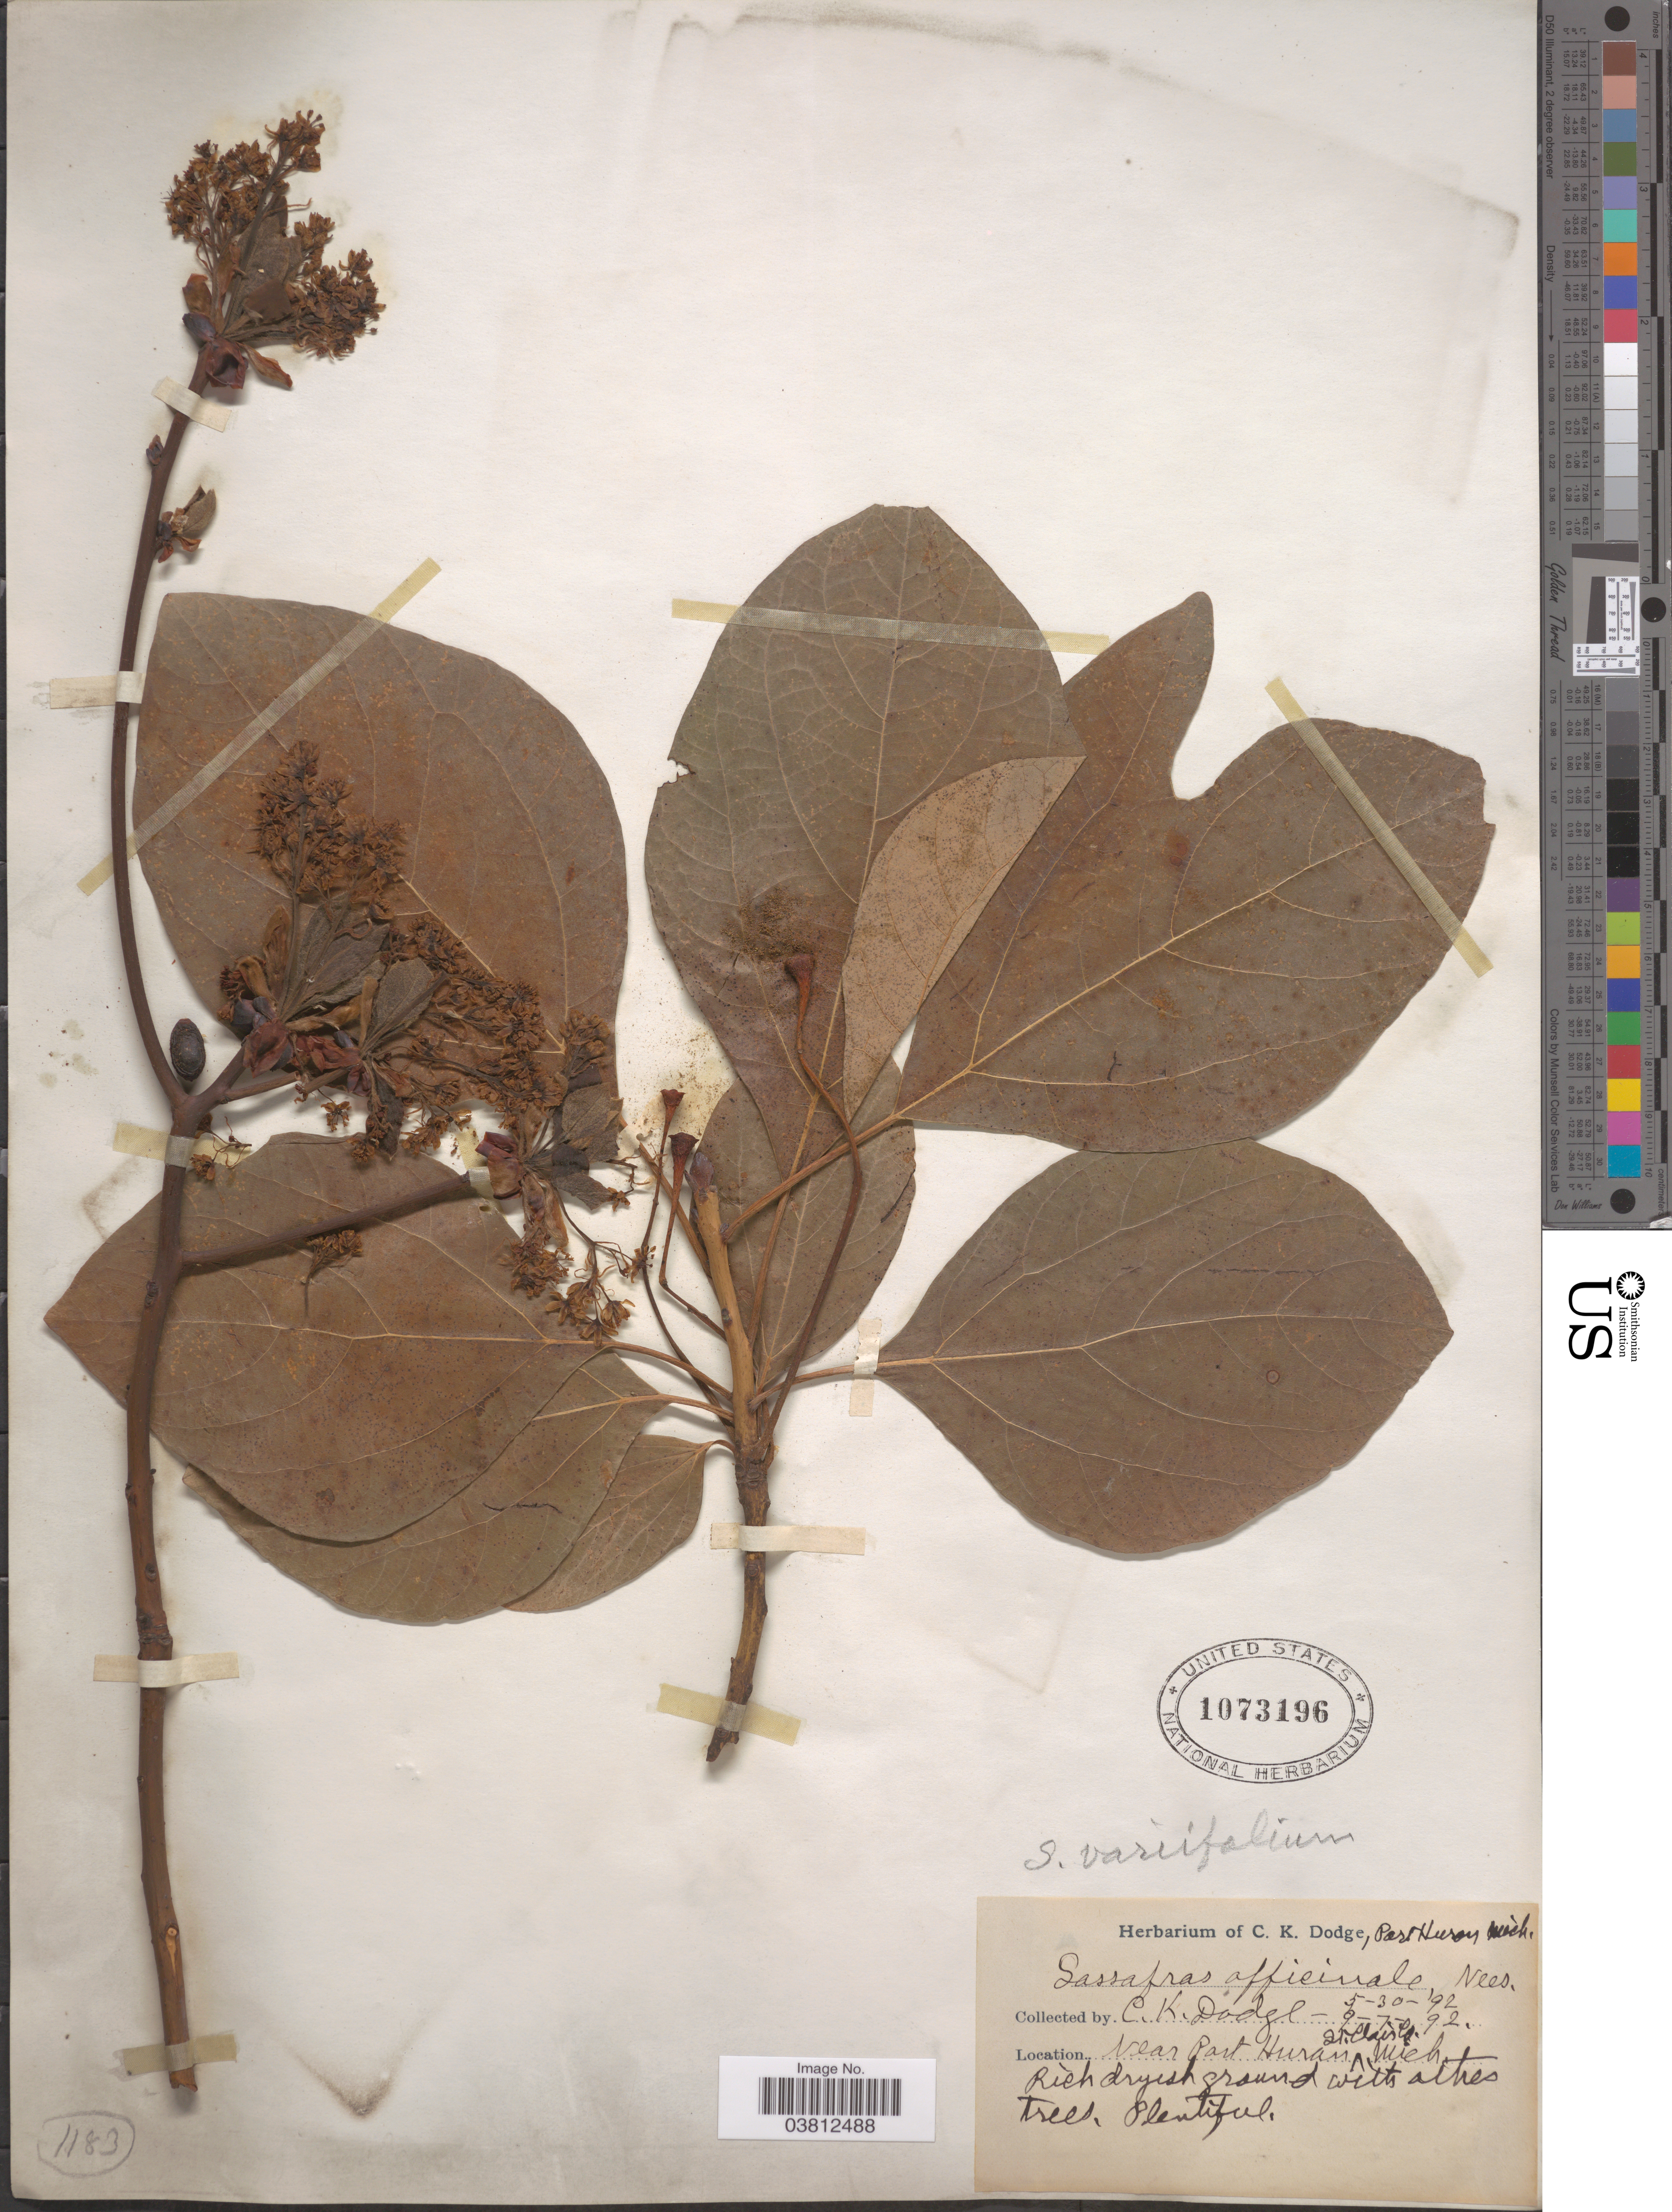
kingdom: Plantae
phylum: Tracheophyta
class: Magnoliopsida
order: Laurales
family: Lauraceae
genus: Sassafras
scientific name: Sassafras albidum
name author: (Nutt.) Nees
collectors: C. Dodge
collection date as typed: Transcribed d/m/y: 30/5/92 to 7/9/92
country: United States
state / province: Michigan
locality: Near Port Huron, St. Clair Co.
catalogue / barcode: US 1073196